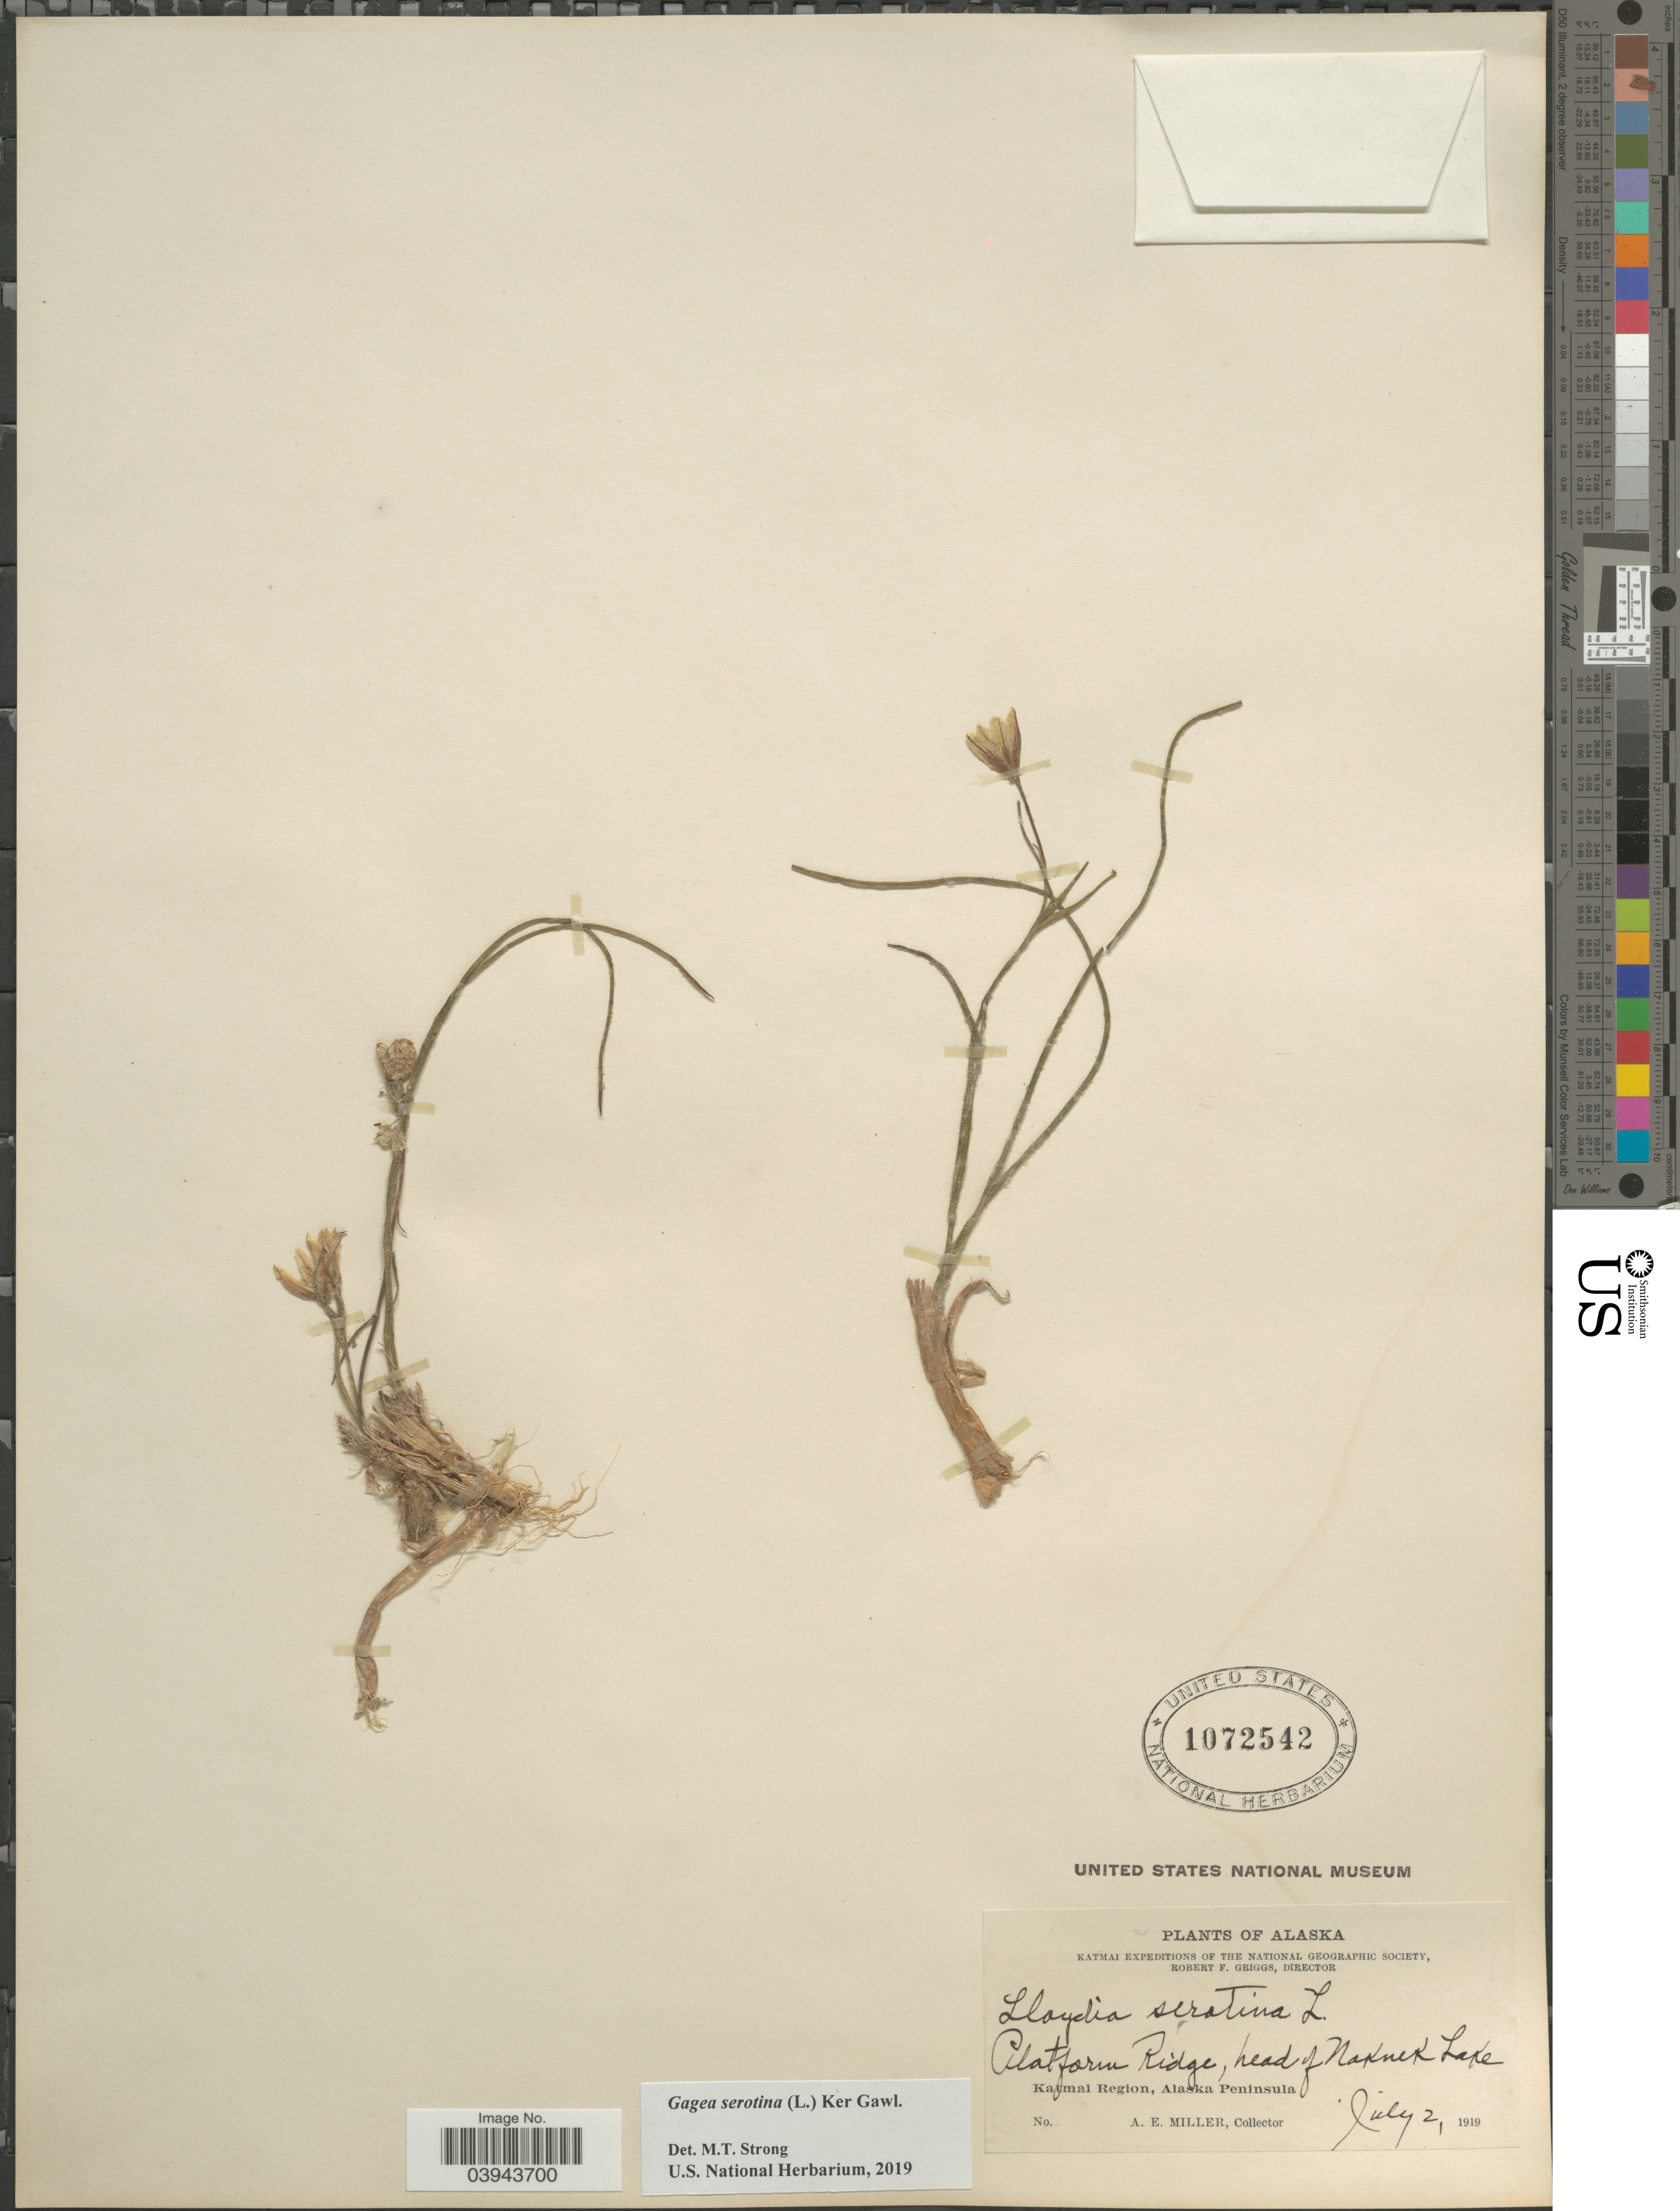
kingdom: Plantae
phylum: Tracheophyta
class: Liliopsida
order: Liliales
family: Liliaceae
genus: Lloydia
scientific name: Lloydia serotina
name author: (L.) Salisb. ex Rchb.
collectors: A. E. Miller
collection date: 1919-07-02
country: United States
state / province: Alaska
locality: Platform Ridge, head of Naknek Lake. Katmai Region, Alaska Peninsula.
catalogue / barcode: US 1072542